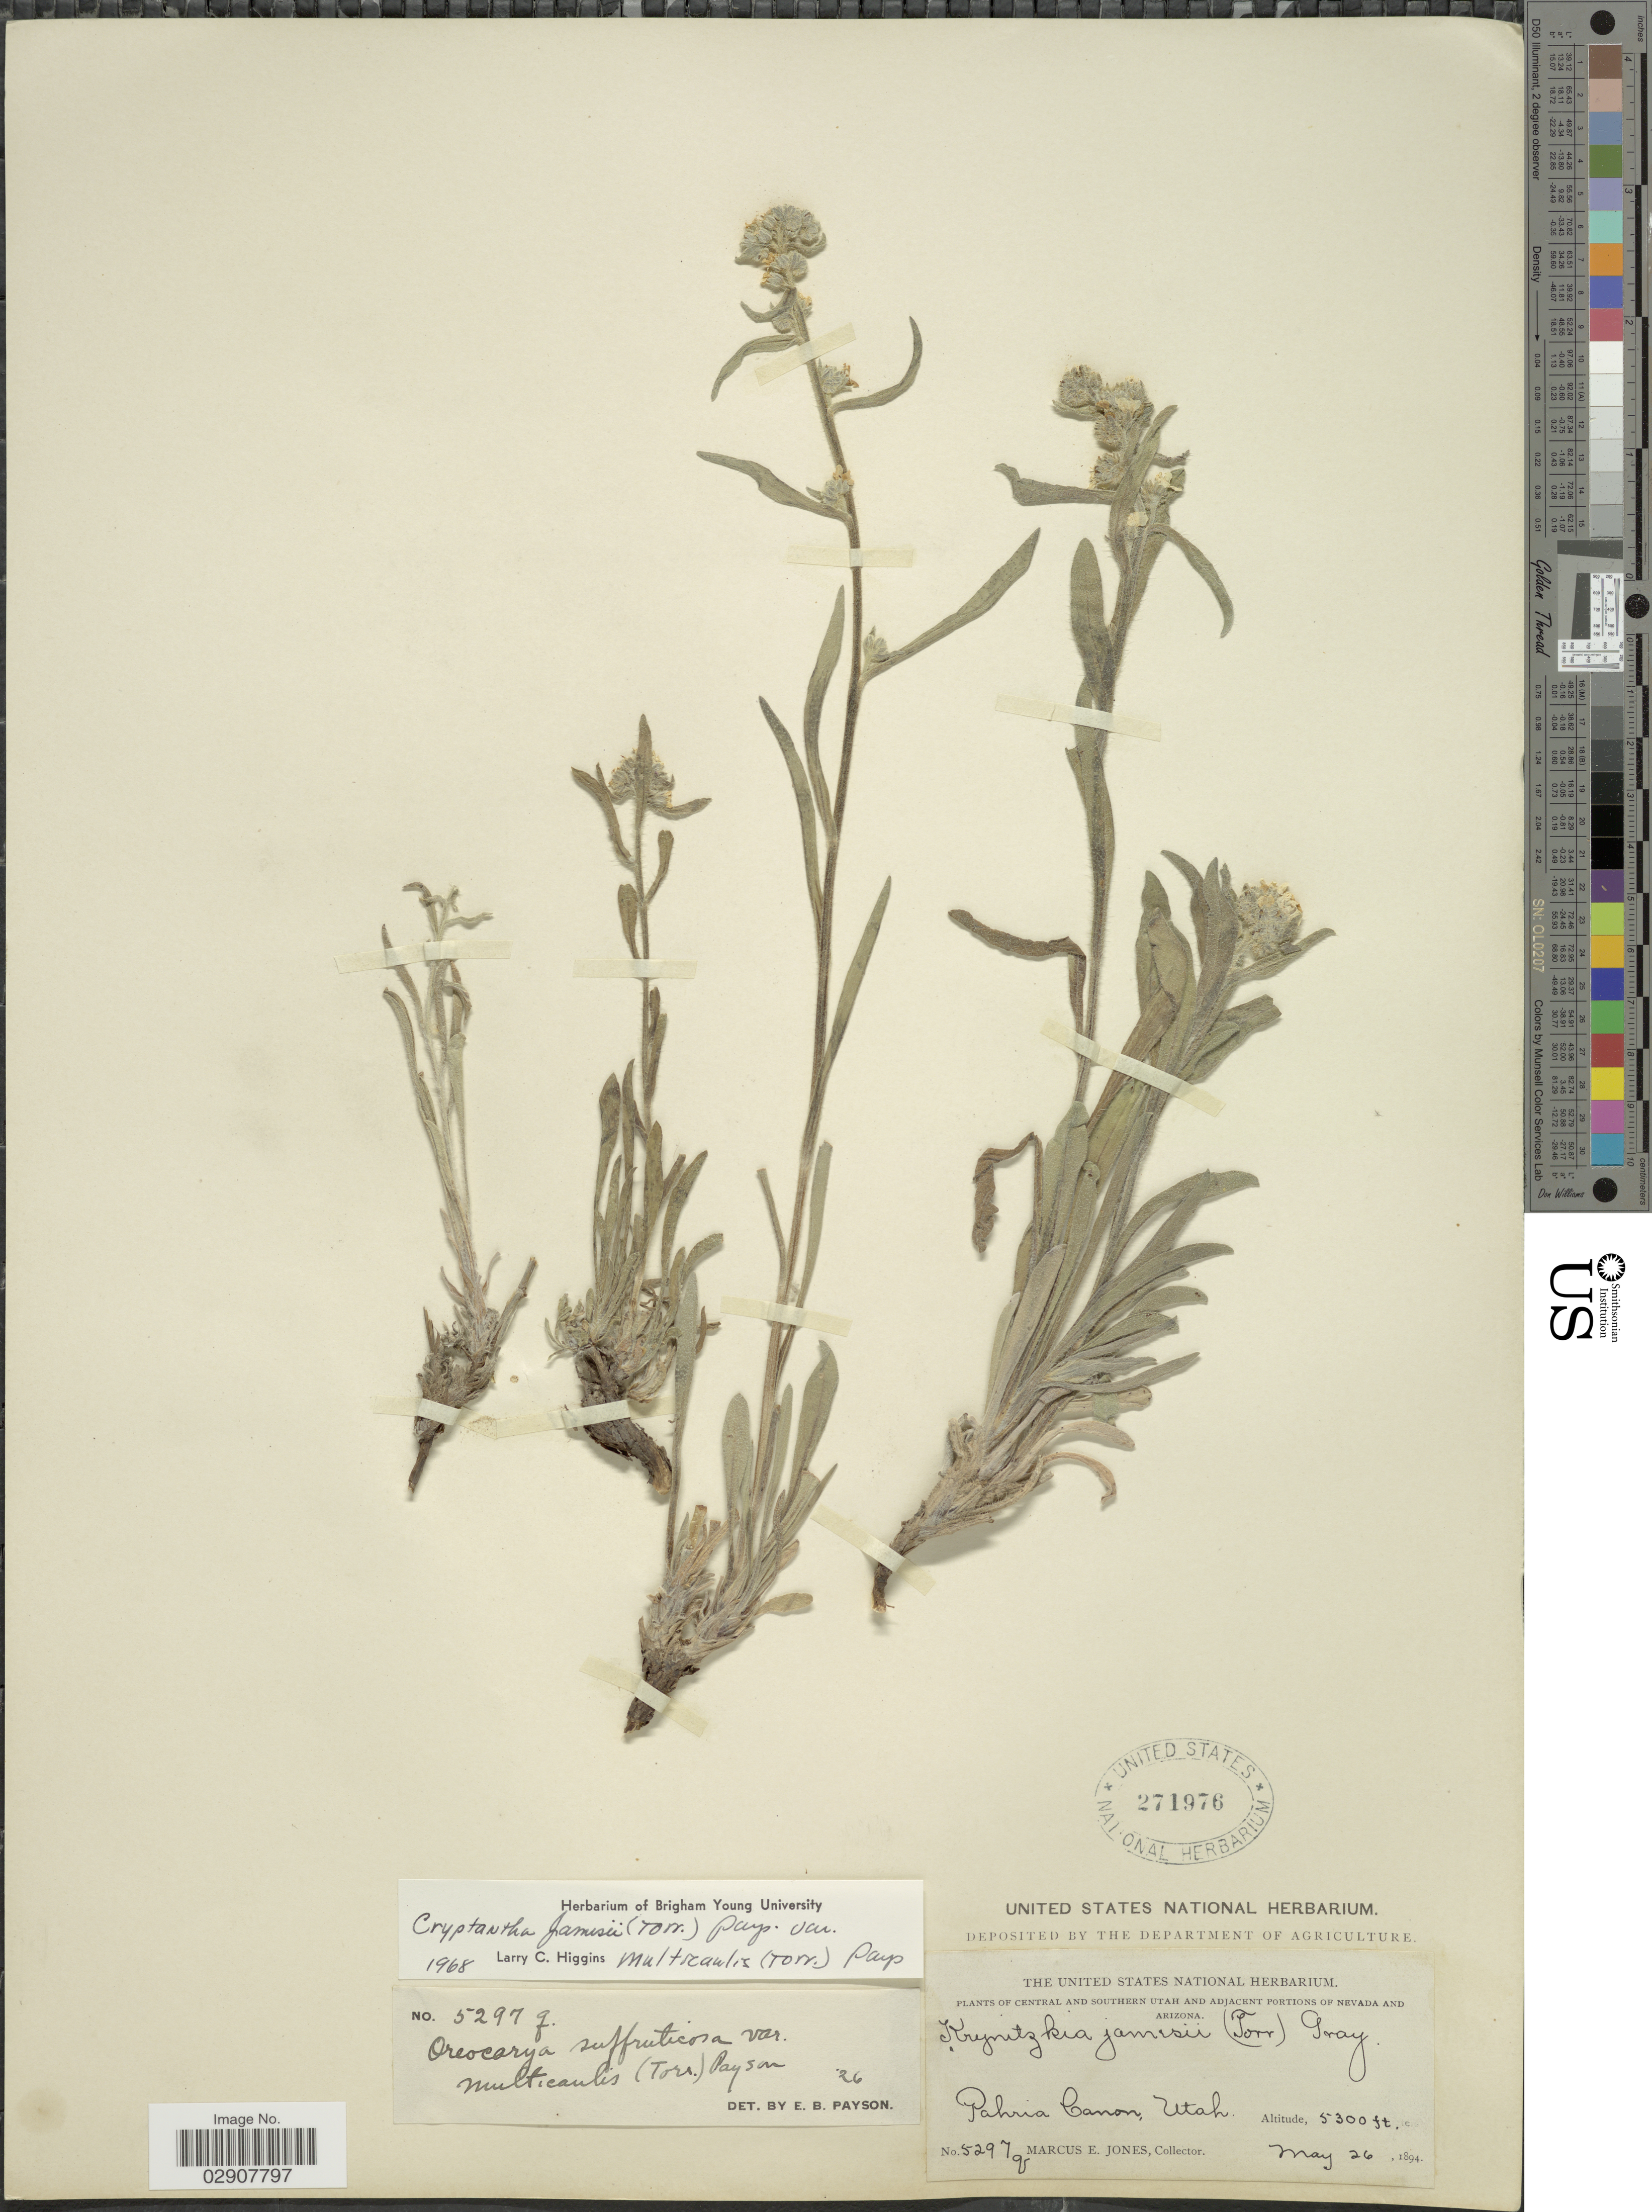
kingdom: Plantae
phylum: Tracheophyta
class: Magnoliopsida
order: Boraginales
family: Boraginaceae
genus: Cryptantha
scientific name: Cryptantha jamesii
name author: (Torr.) Payson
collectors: M. E. Jones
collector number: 5297q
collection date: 1894-05-26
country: United States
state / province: Utah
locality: Pahria Canon, Utah. Central and Southern Utah.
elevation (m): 1615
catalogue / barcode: US 271976